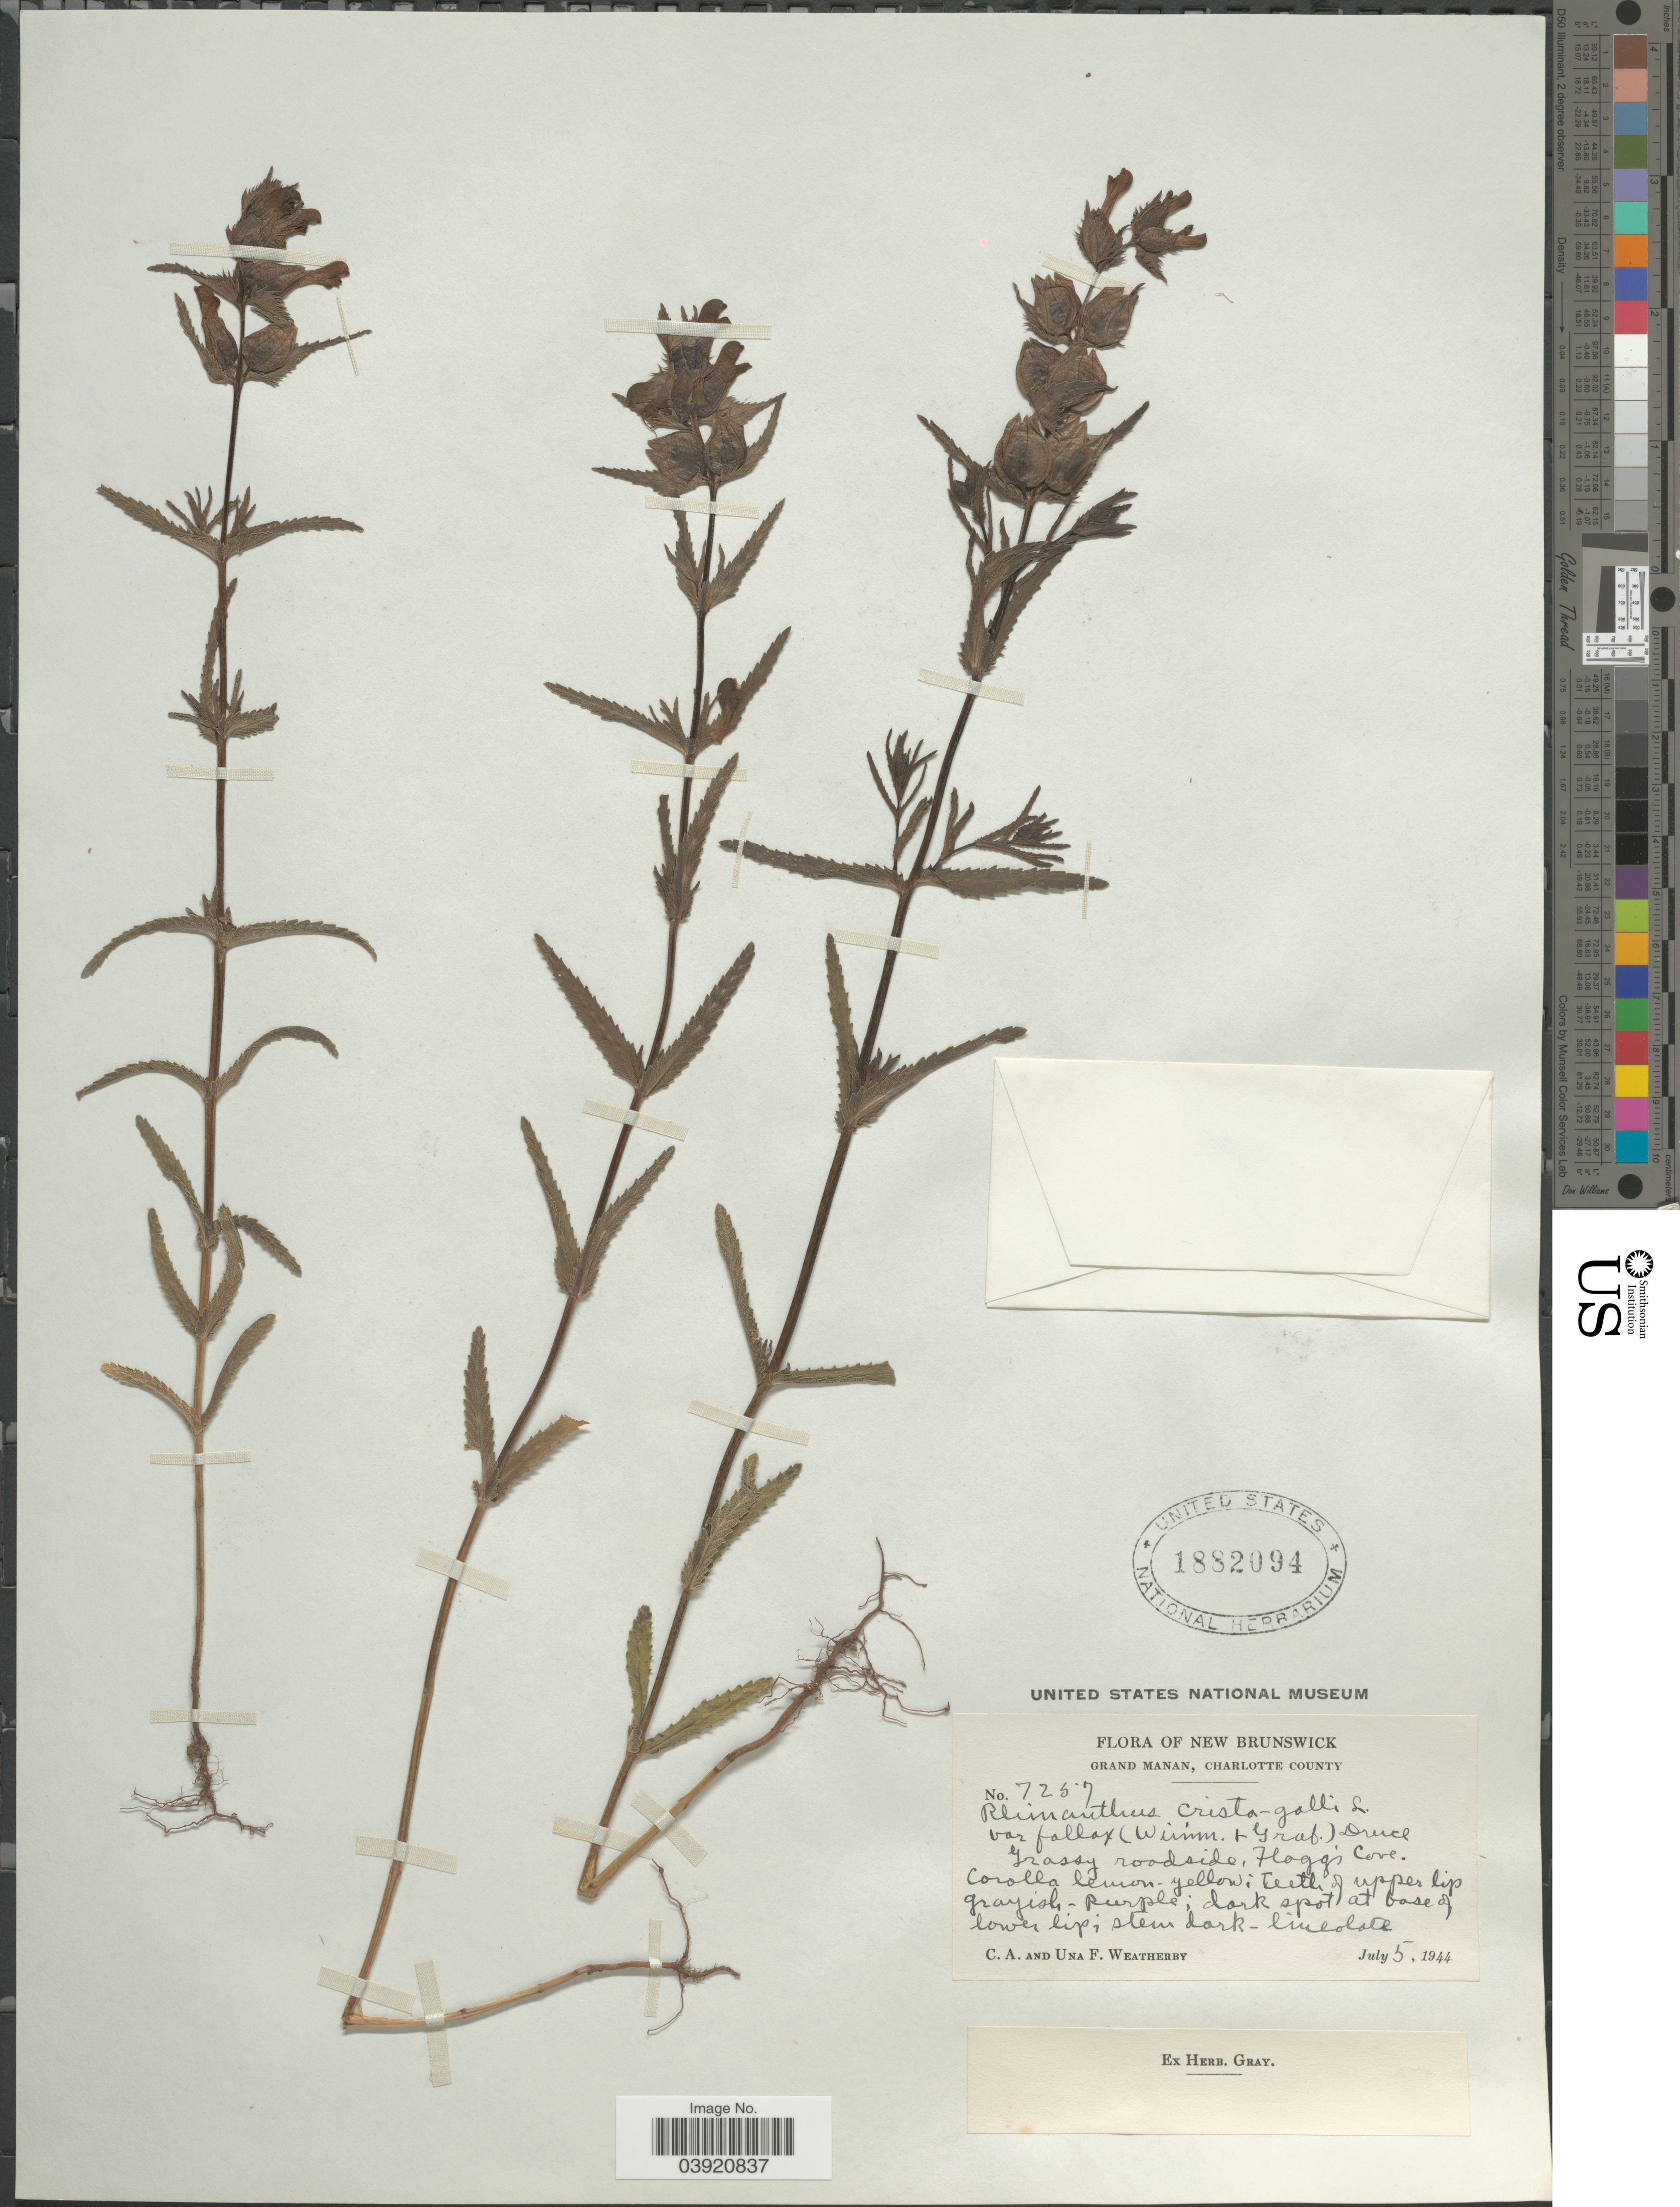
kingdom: Plantae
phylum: Tracheophyta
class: Magnoliopsida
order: Lamiales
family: Orobanchaceae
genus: Rhinanthus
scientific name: Rhinanthus crista-galli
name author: L.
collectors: C. A. Weatherby & U. Weatherby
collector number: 7257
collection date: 1944-07-05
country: Canada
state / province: New Brunswick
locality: Grand Manan, Charlotte County. Grassy roadside, Flogg's Cove.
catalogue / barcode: US 1882094